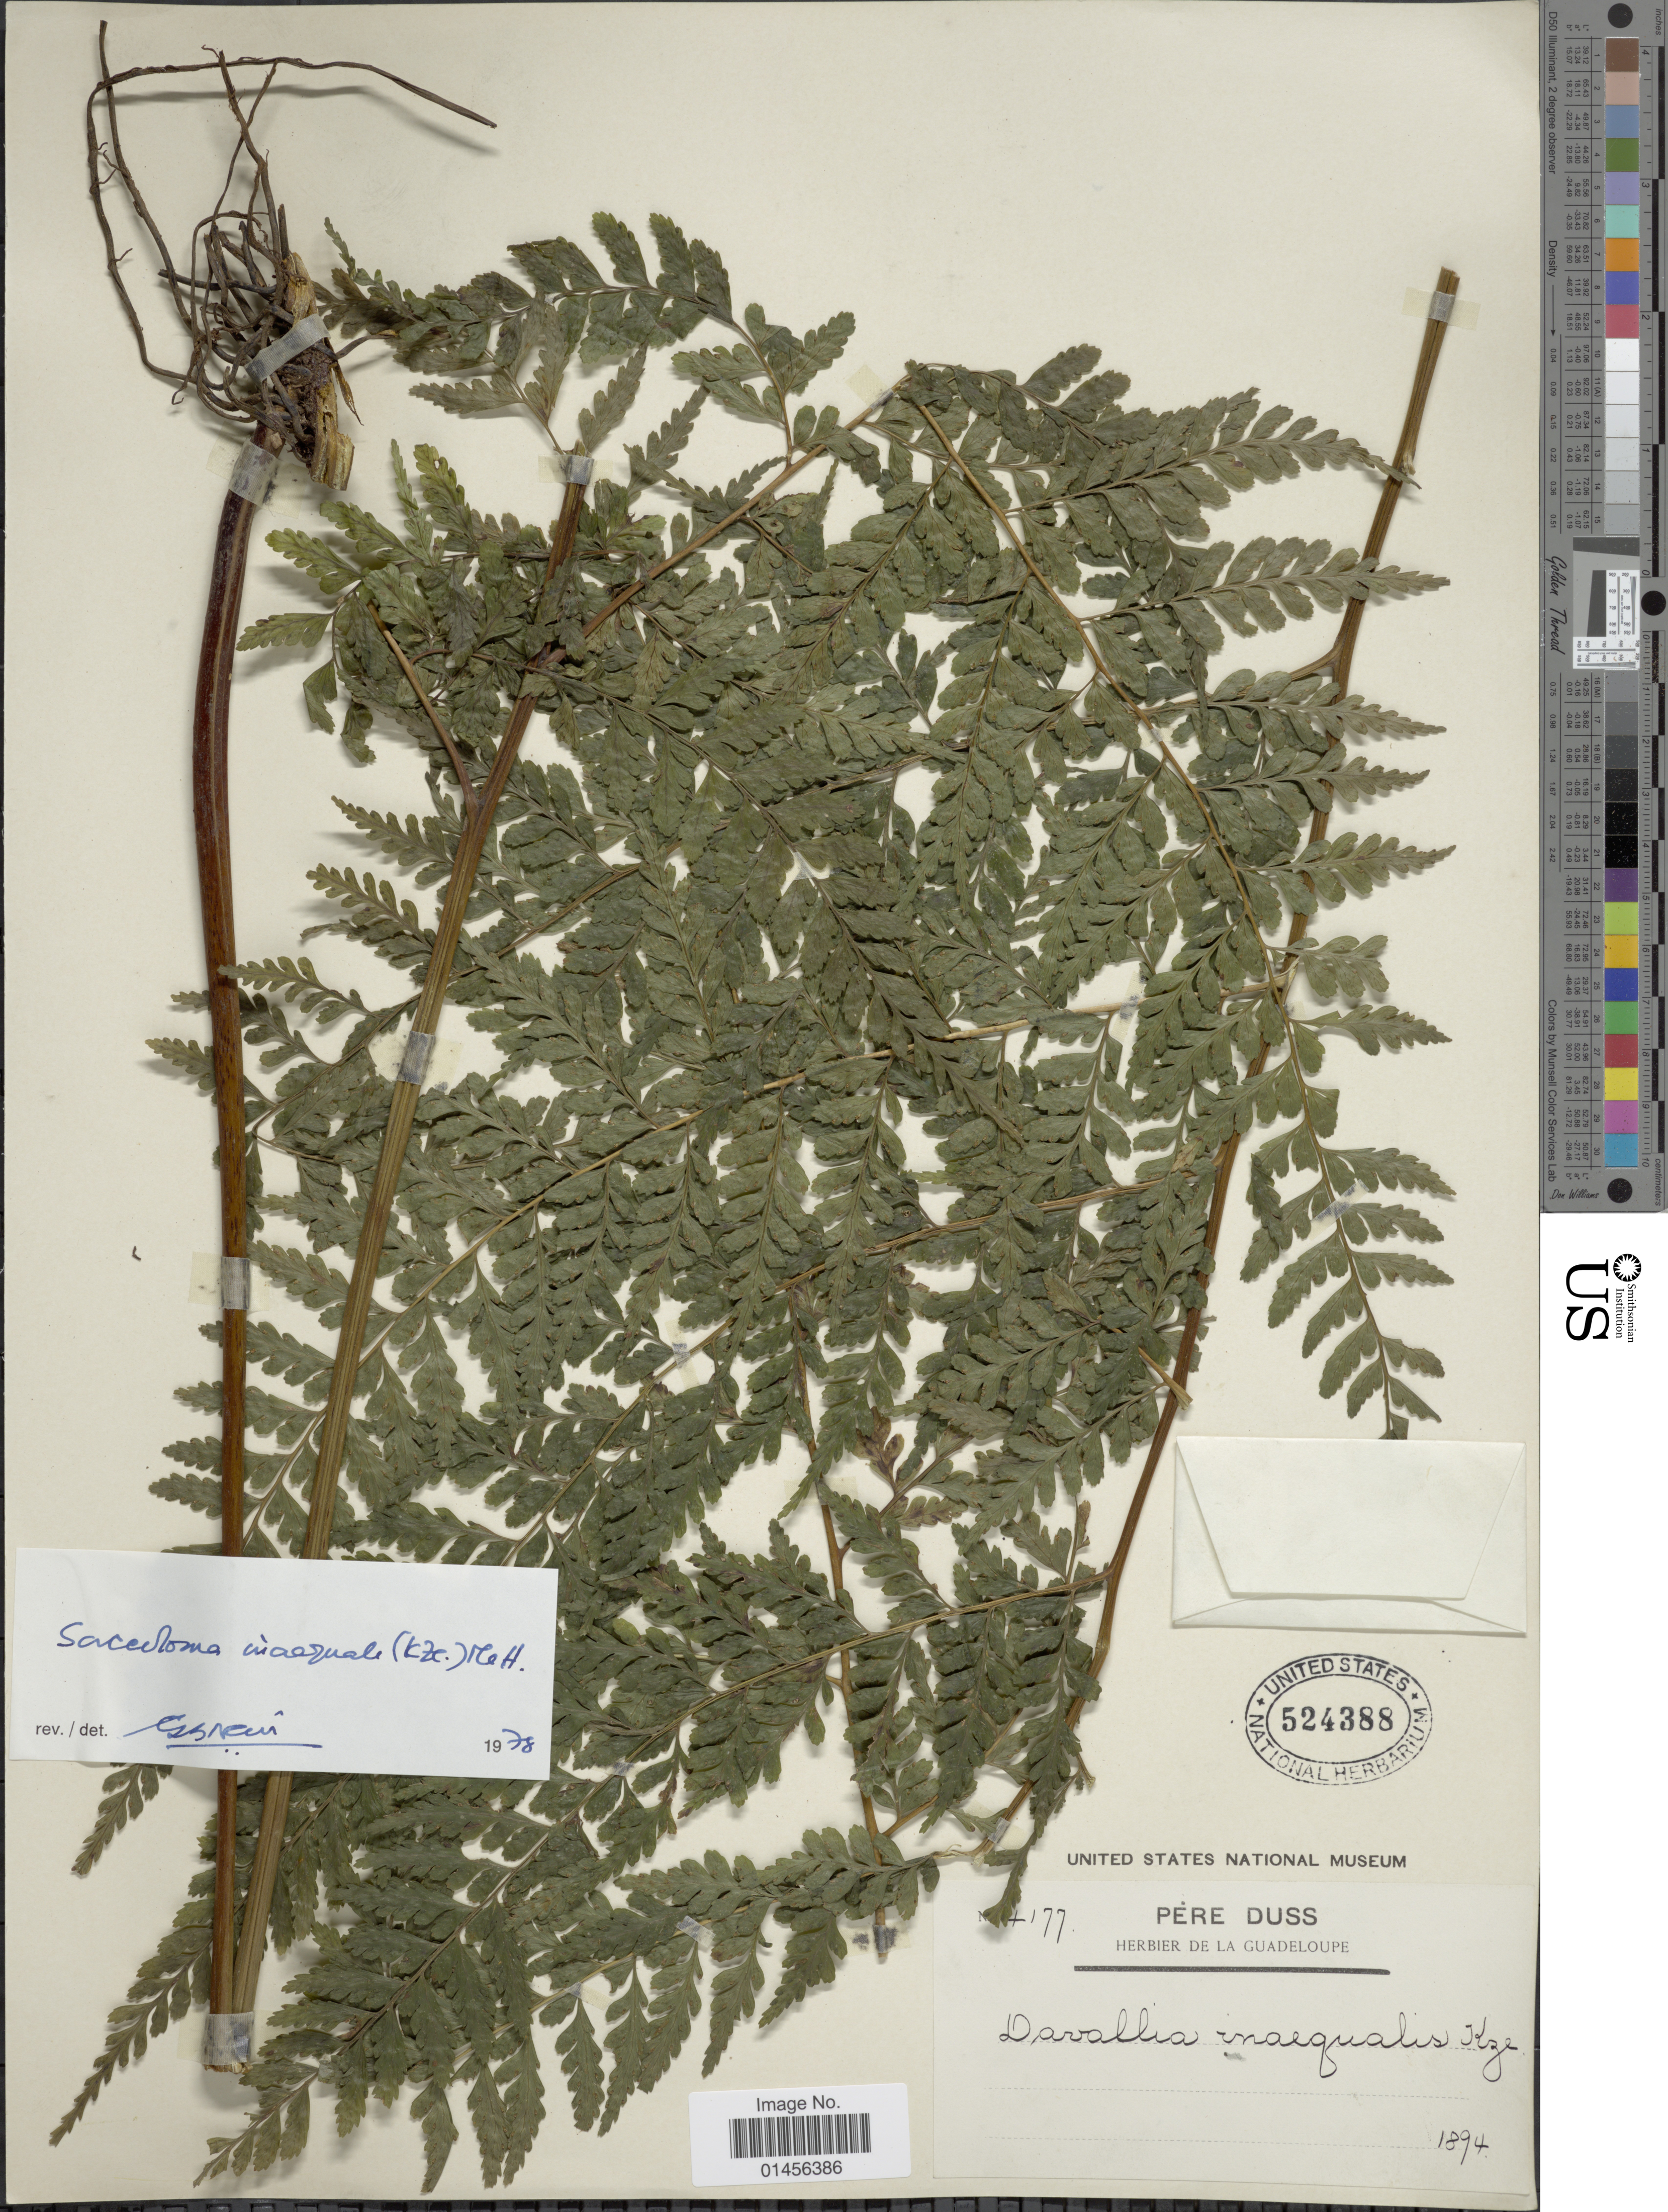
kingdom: Plantae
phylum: Tracheophyta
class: Polypodiopsida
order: Polypodiales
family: Saccolomataceae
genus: Saccoloma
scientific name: Saccoloma inaequale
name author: (Kunze) Mett.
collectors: Père Duss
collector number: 4177 *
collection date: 1894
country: Guadeloupe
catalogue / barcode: US 524388